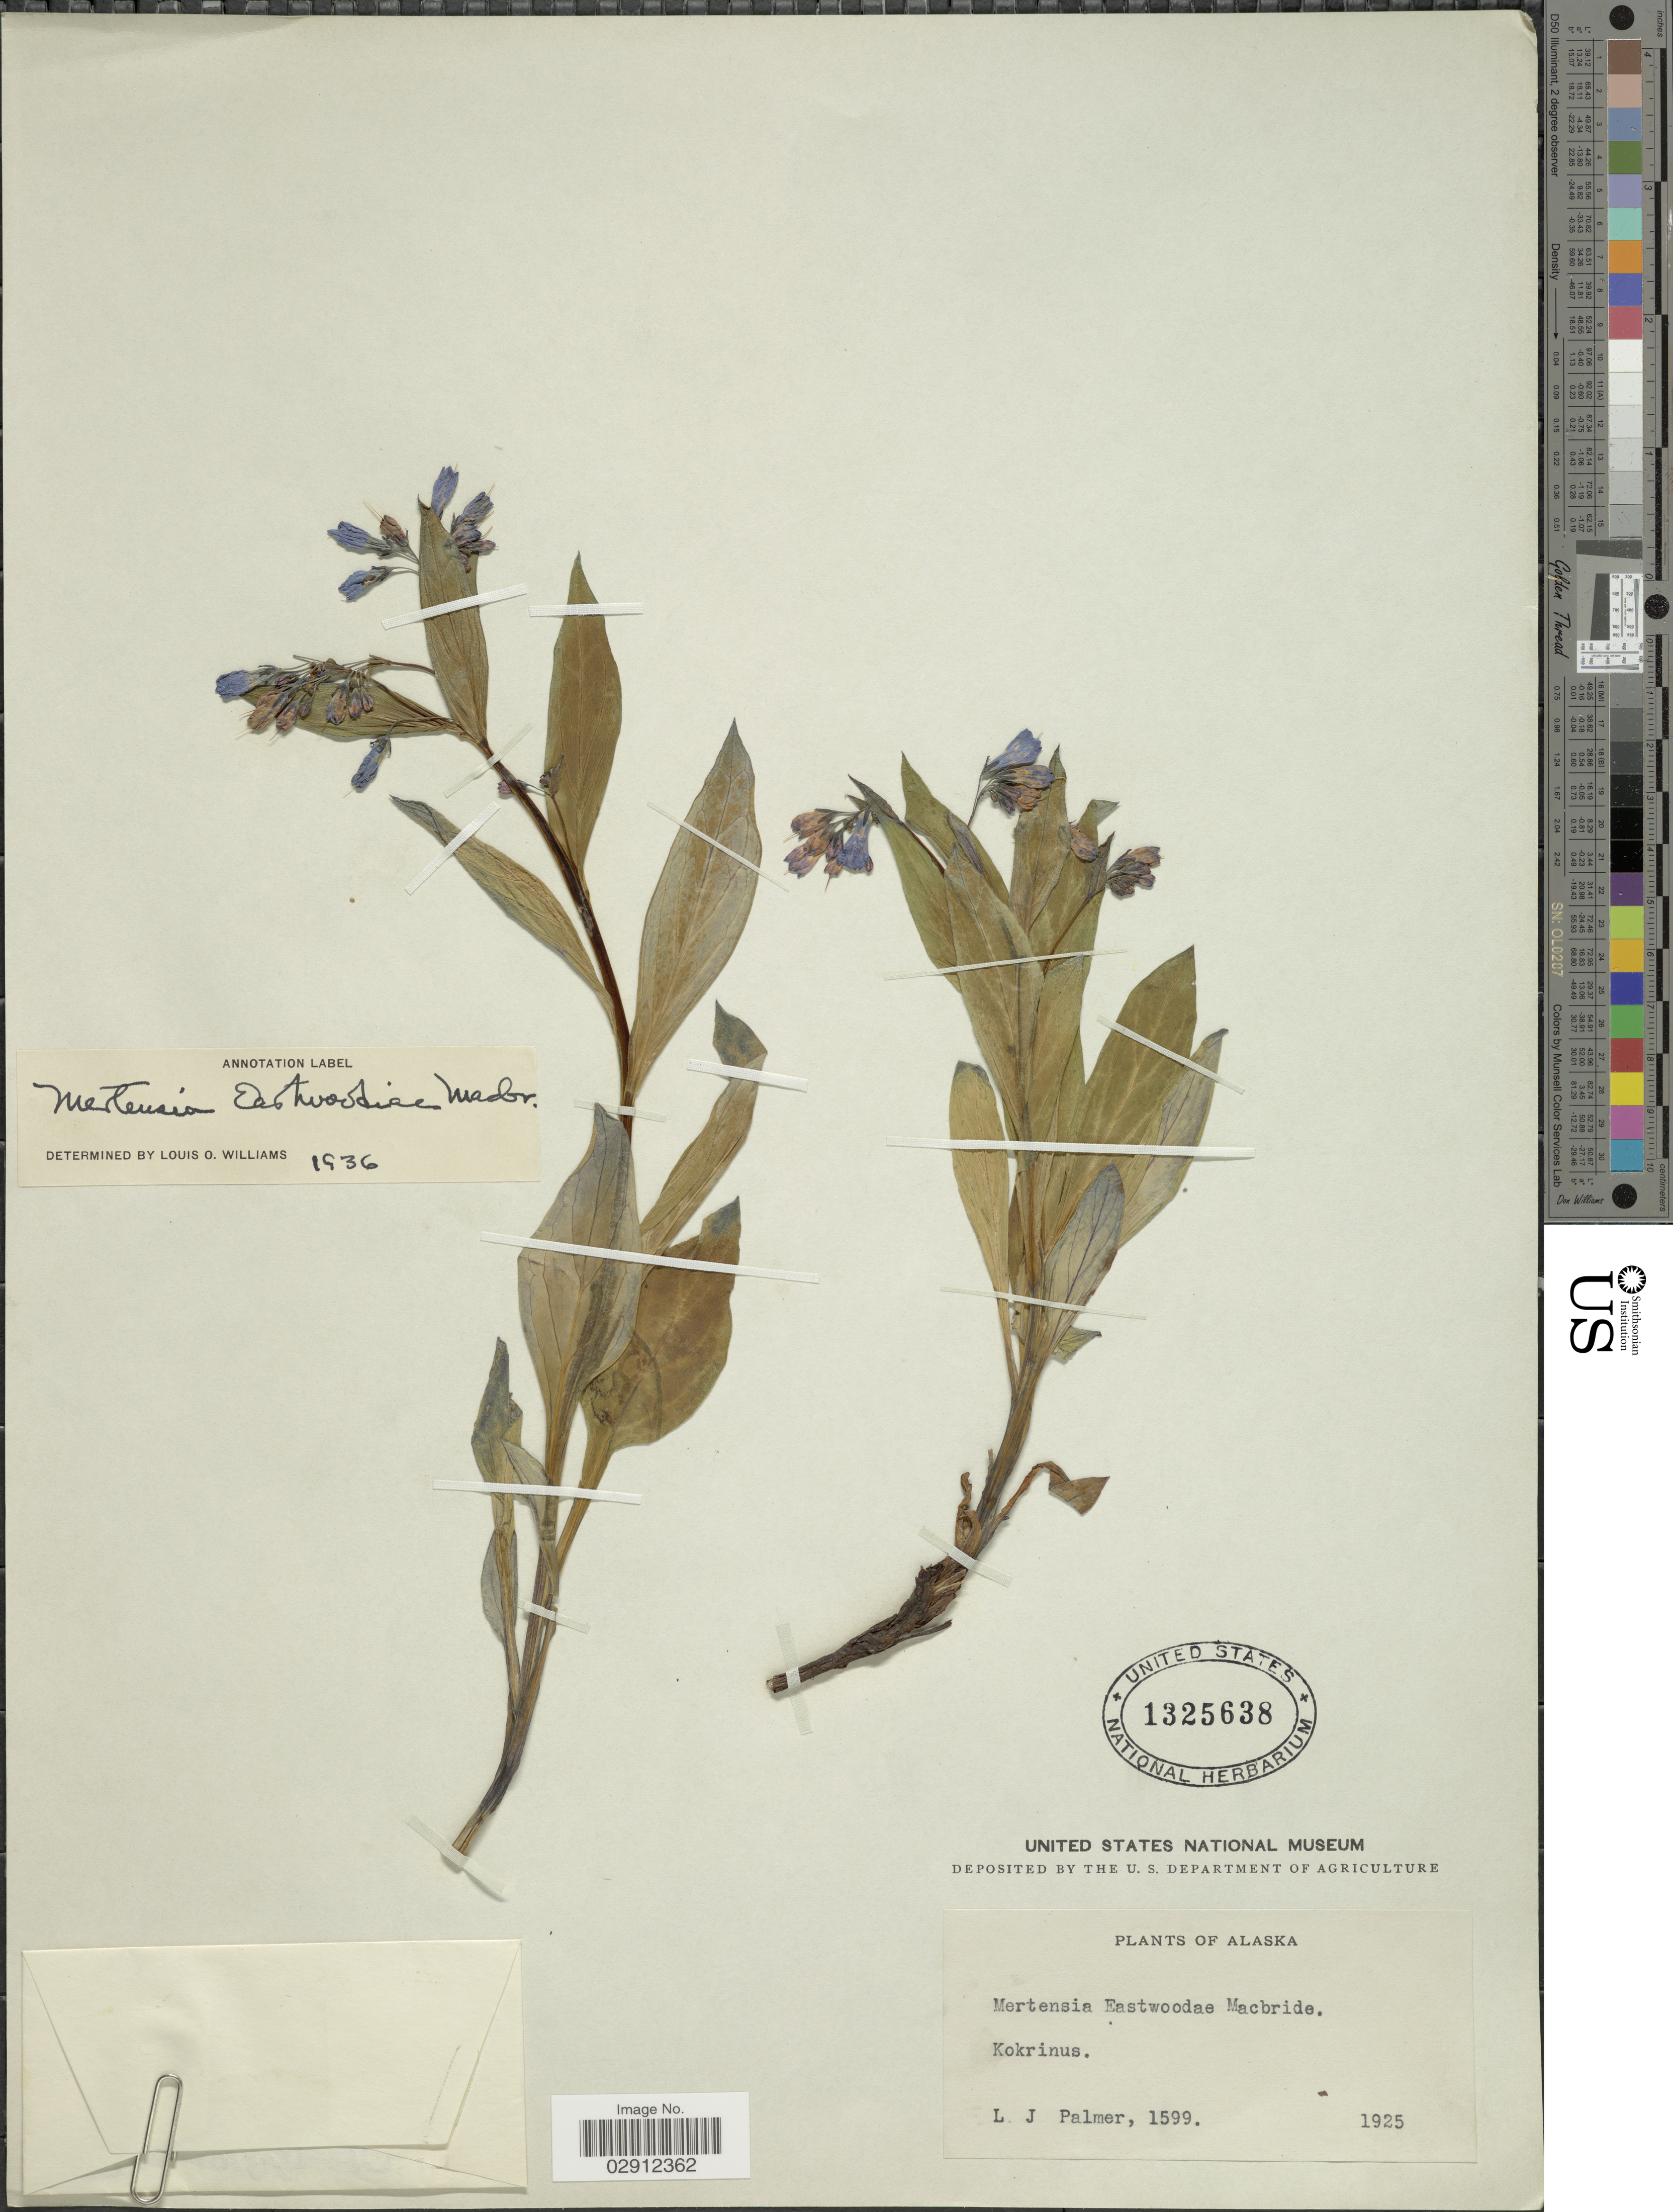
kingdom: Plantae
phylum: Tracheophyta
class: Magnoliopsida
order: Boraginales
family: Boraginaceae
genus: Mertensia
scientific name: Mertensia eastwoodiae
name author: J.F. Macbr.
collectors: L. J. Palmer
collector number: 1599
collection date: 1925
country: United States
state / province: Alaska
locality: Kokrinus.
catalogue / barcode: US 1325638